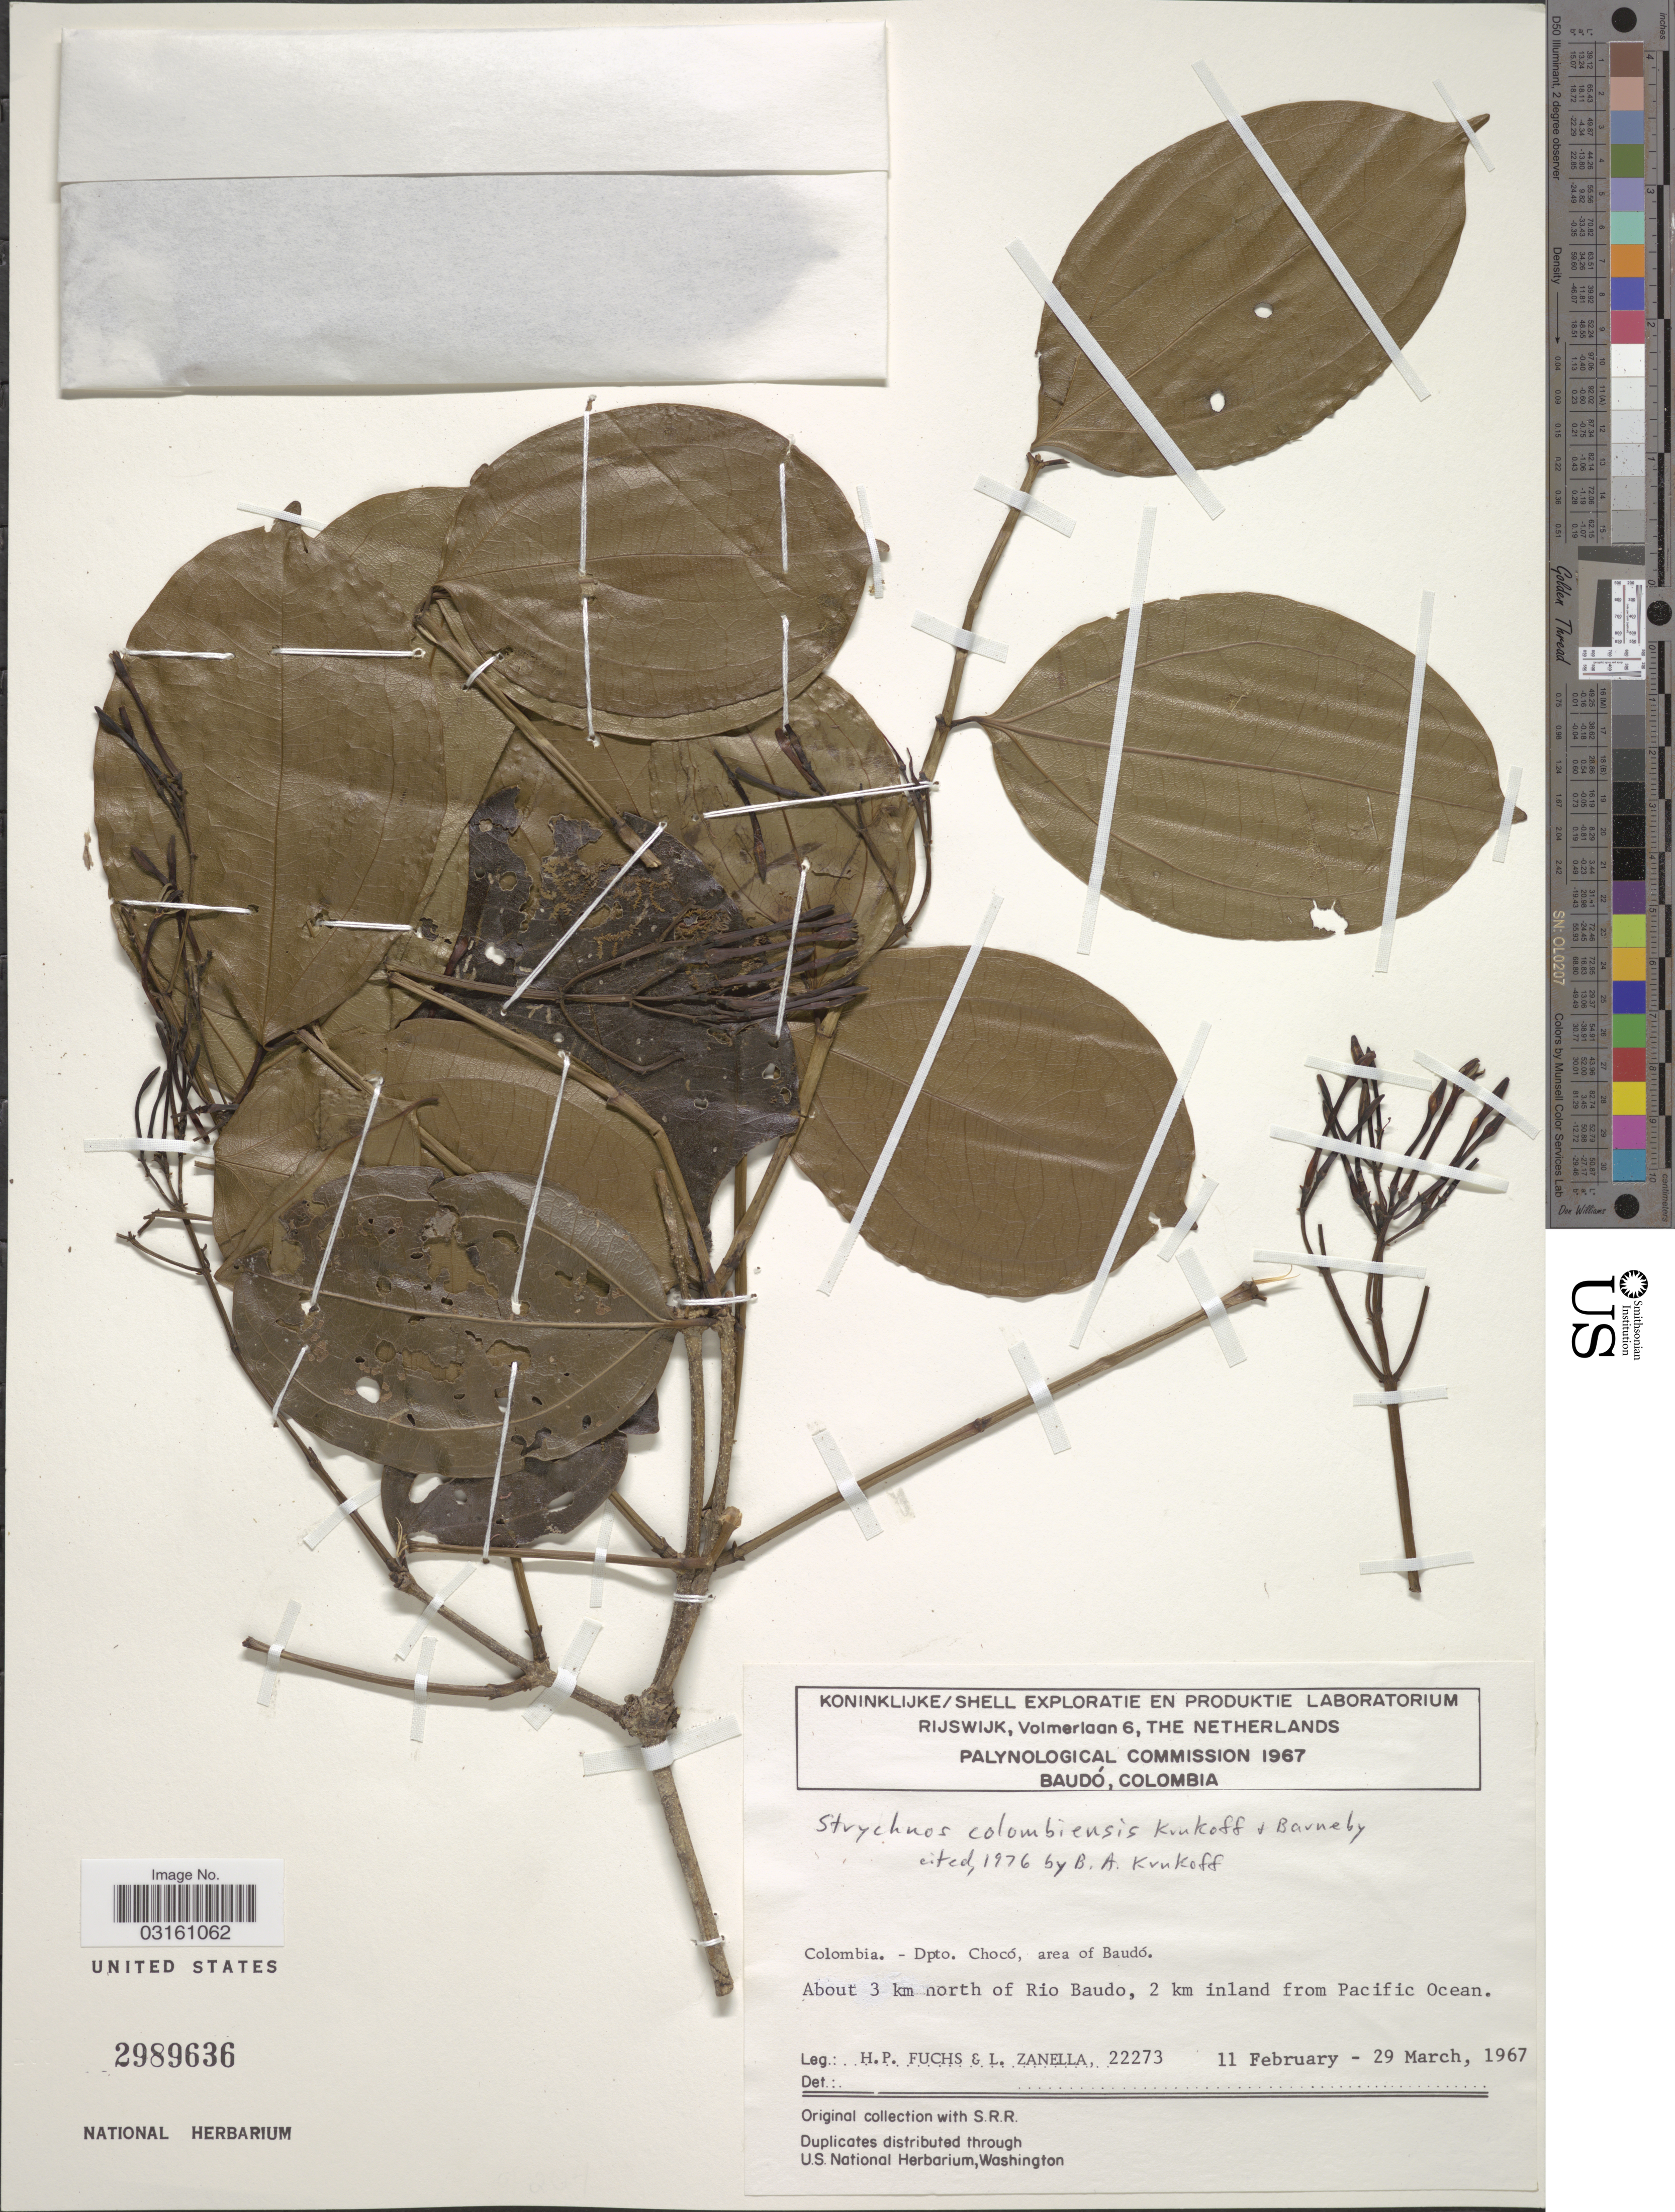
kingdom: Plantae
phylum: Tracheophyta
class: Magnoliopsida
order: Gentianales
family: Loganiaceae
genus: Strychnos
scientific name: Strychnos colombiensis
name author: Krukoff & Barneby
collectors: H. P. Fuchs & L. Zanella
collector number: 22273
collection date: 1967-02-11/1967-03-29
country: Colombia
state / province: Chocó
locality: Dpto. Chocó, area of Baudó. About 3 km north of Rio Baudo, 2 km inland from Pacific Ocean.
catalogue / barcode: US 2989636